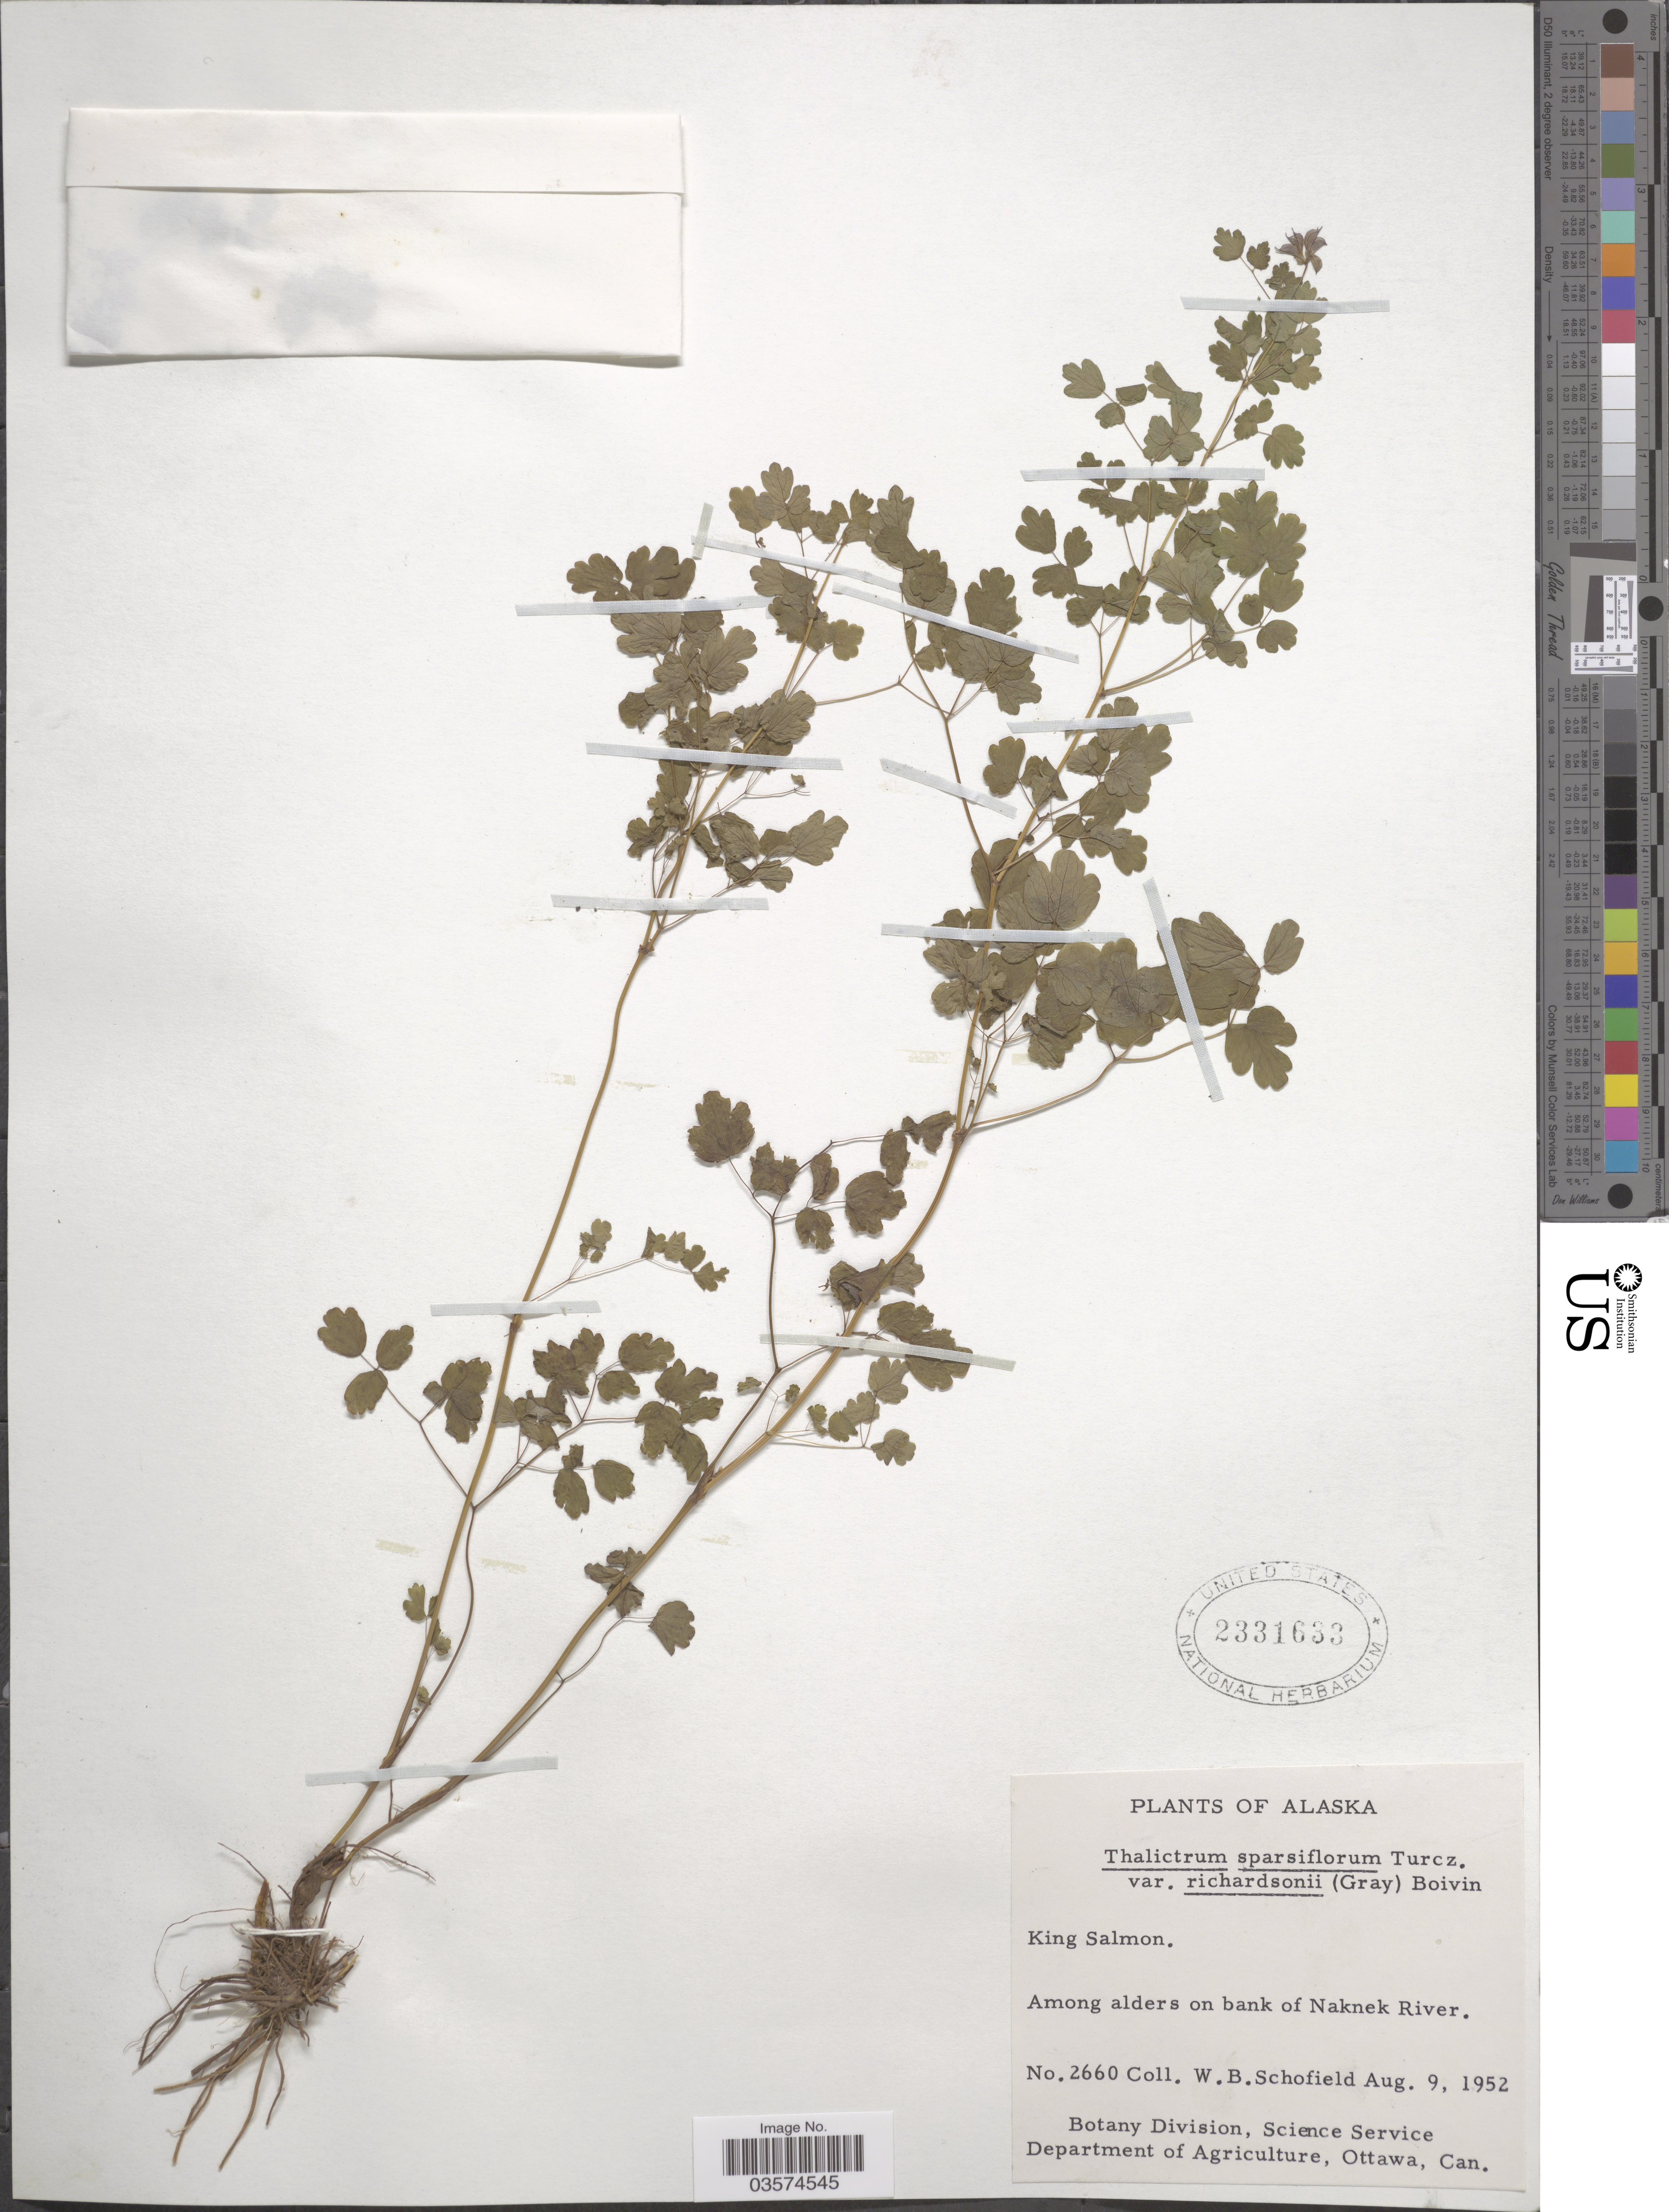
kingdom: Plantae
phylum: Tracheophyta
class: Magnoliopsida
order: Ranunculales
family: Ranunculaceae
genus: Thalictrum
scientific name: Thalictrum sparsiflorum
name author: Turcz. ex Fisch. & C.A. Mey.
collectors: W. Schofield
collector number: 2660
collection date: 1952-08-09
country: United States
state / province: Alaska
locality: King Salmon. Among alders on bank of Naknek River.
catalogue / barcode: US 2331633